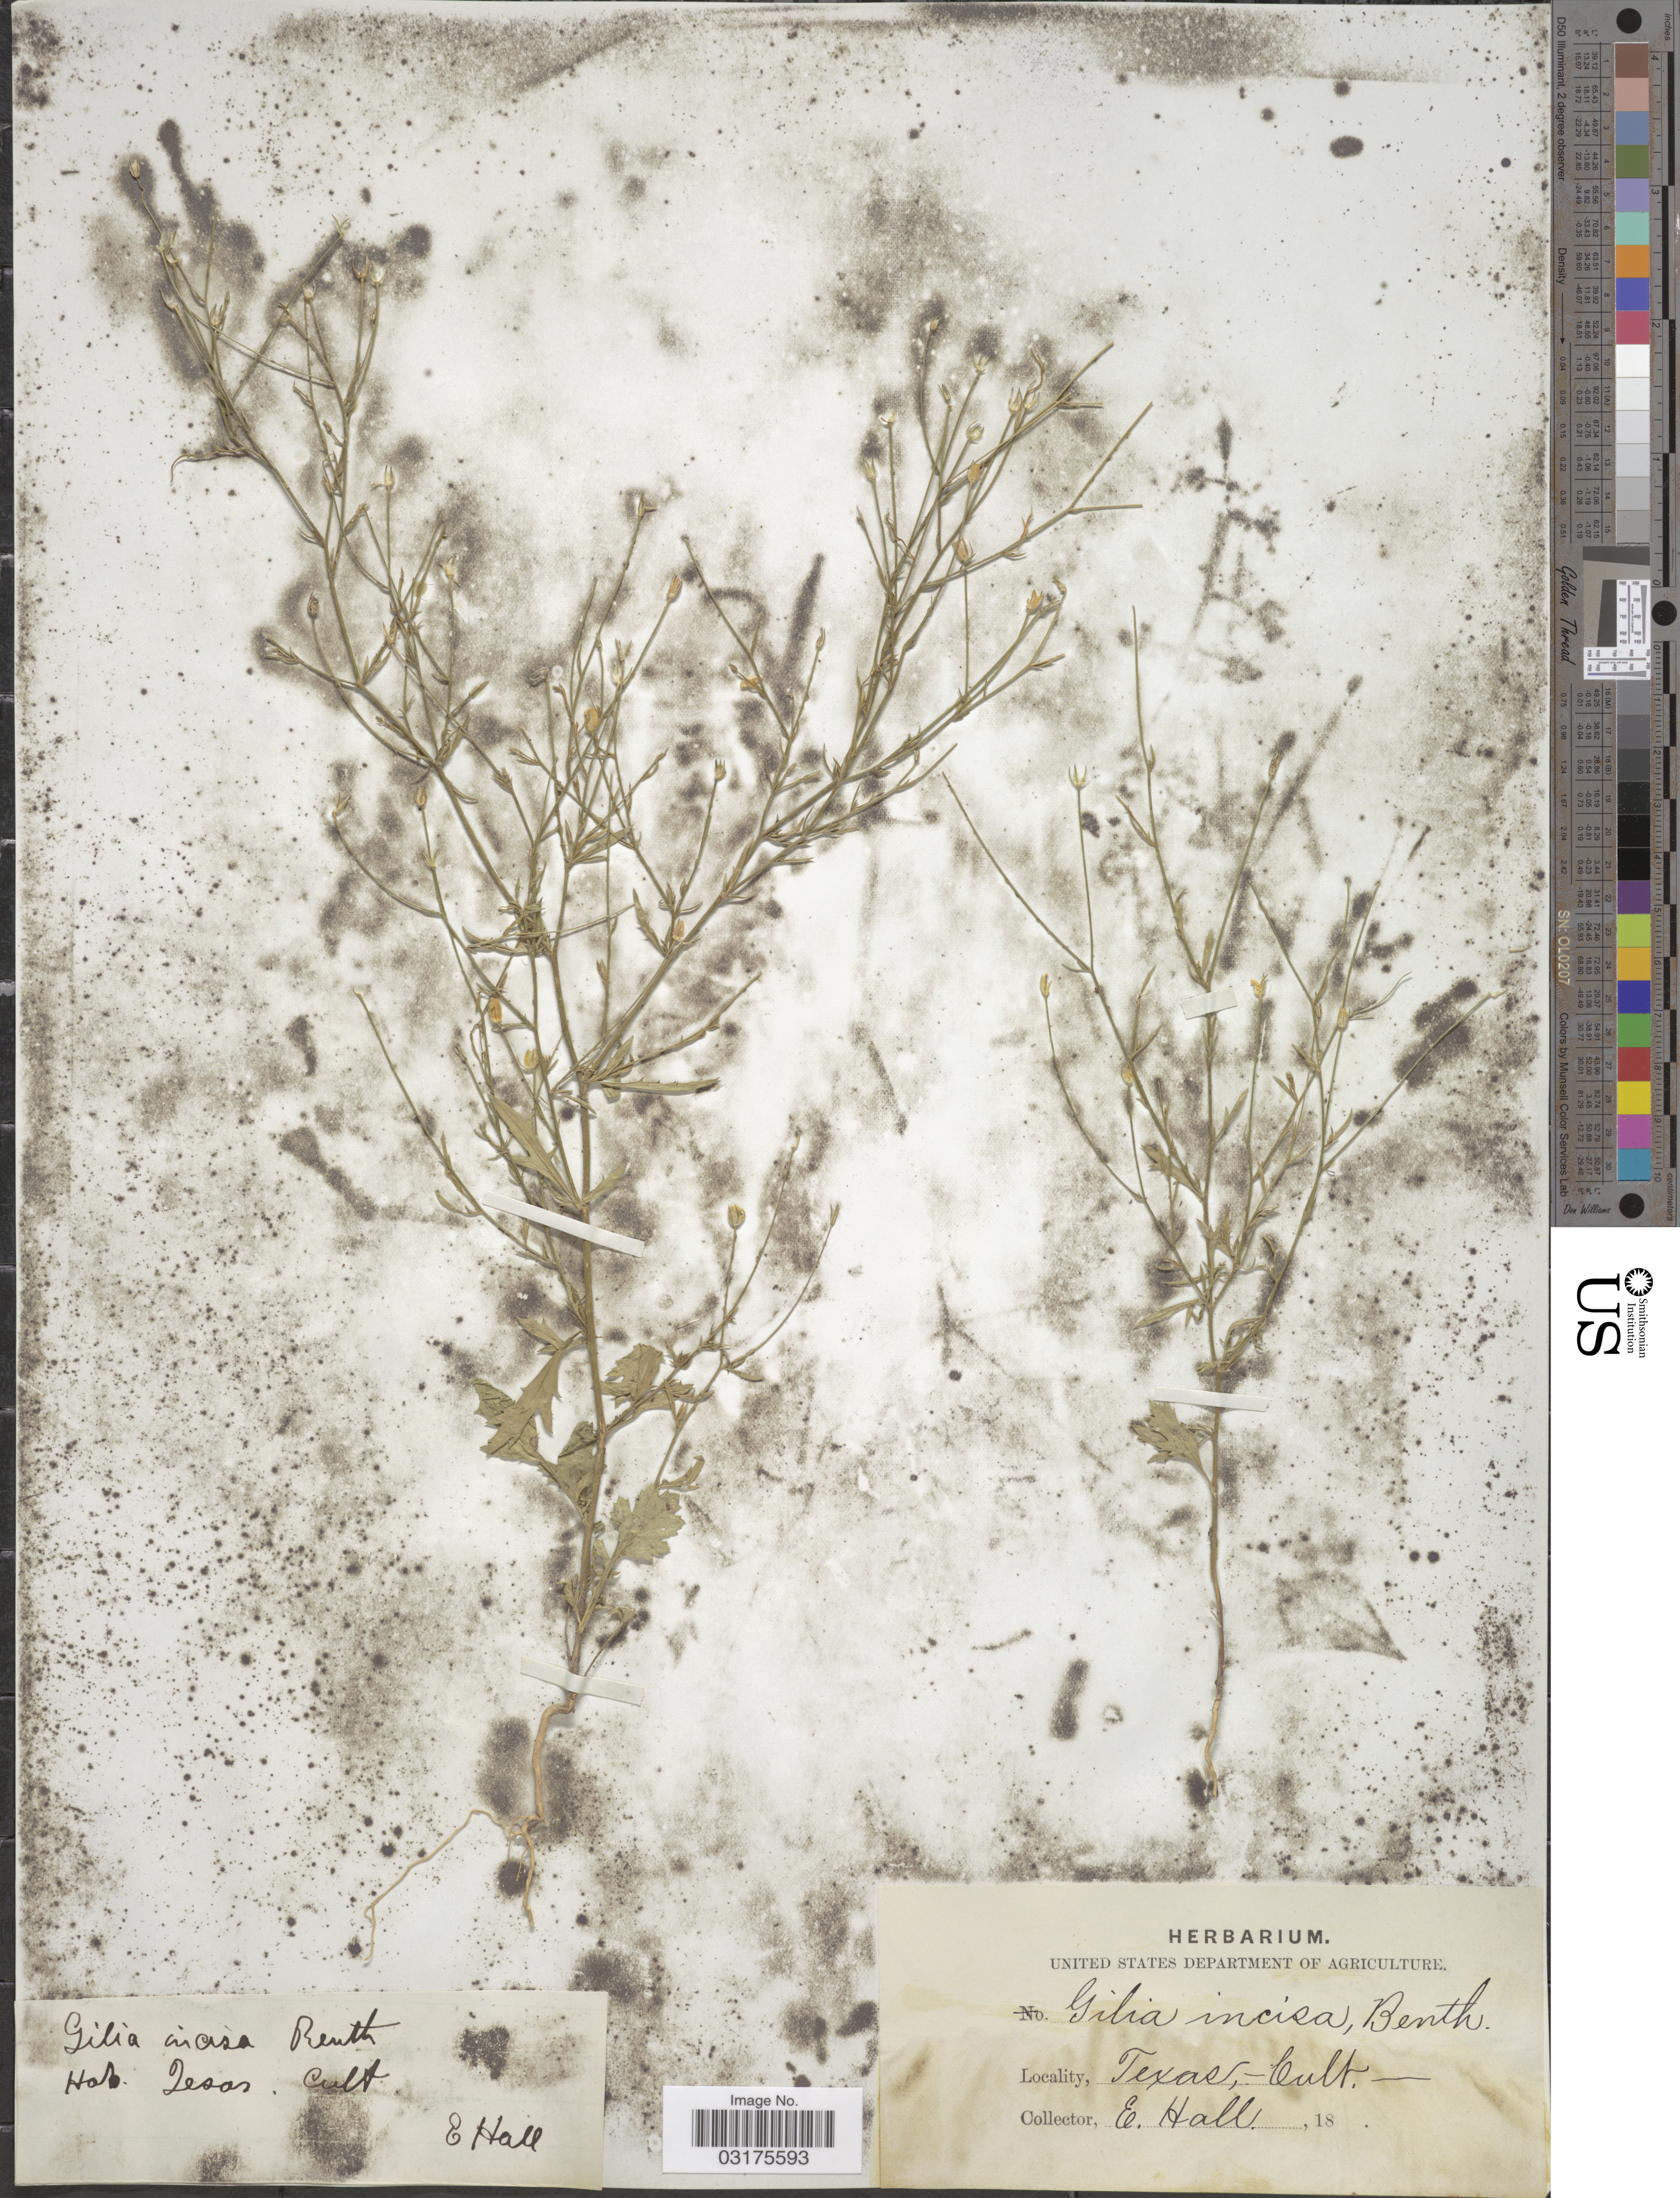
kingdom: Plantae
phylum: Tracheophyta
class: Magnoliopsida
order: Ericales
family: Polemoniaceae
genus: Giliastrum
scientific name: Giliastrum incisum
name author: (Benth.) J.M. Porter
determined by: Strong, Mark T., (BOT), Smithsonian Institution - National Museum of Natural History (UNITED STATES)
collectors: E. Hall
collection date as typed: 18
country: United States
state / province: Texas